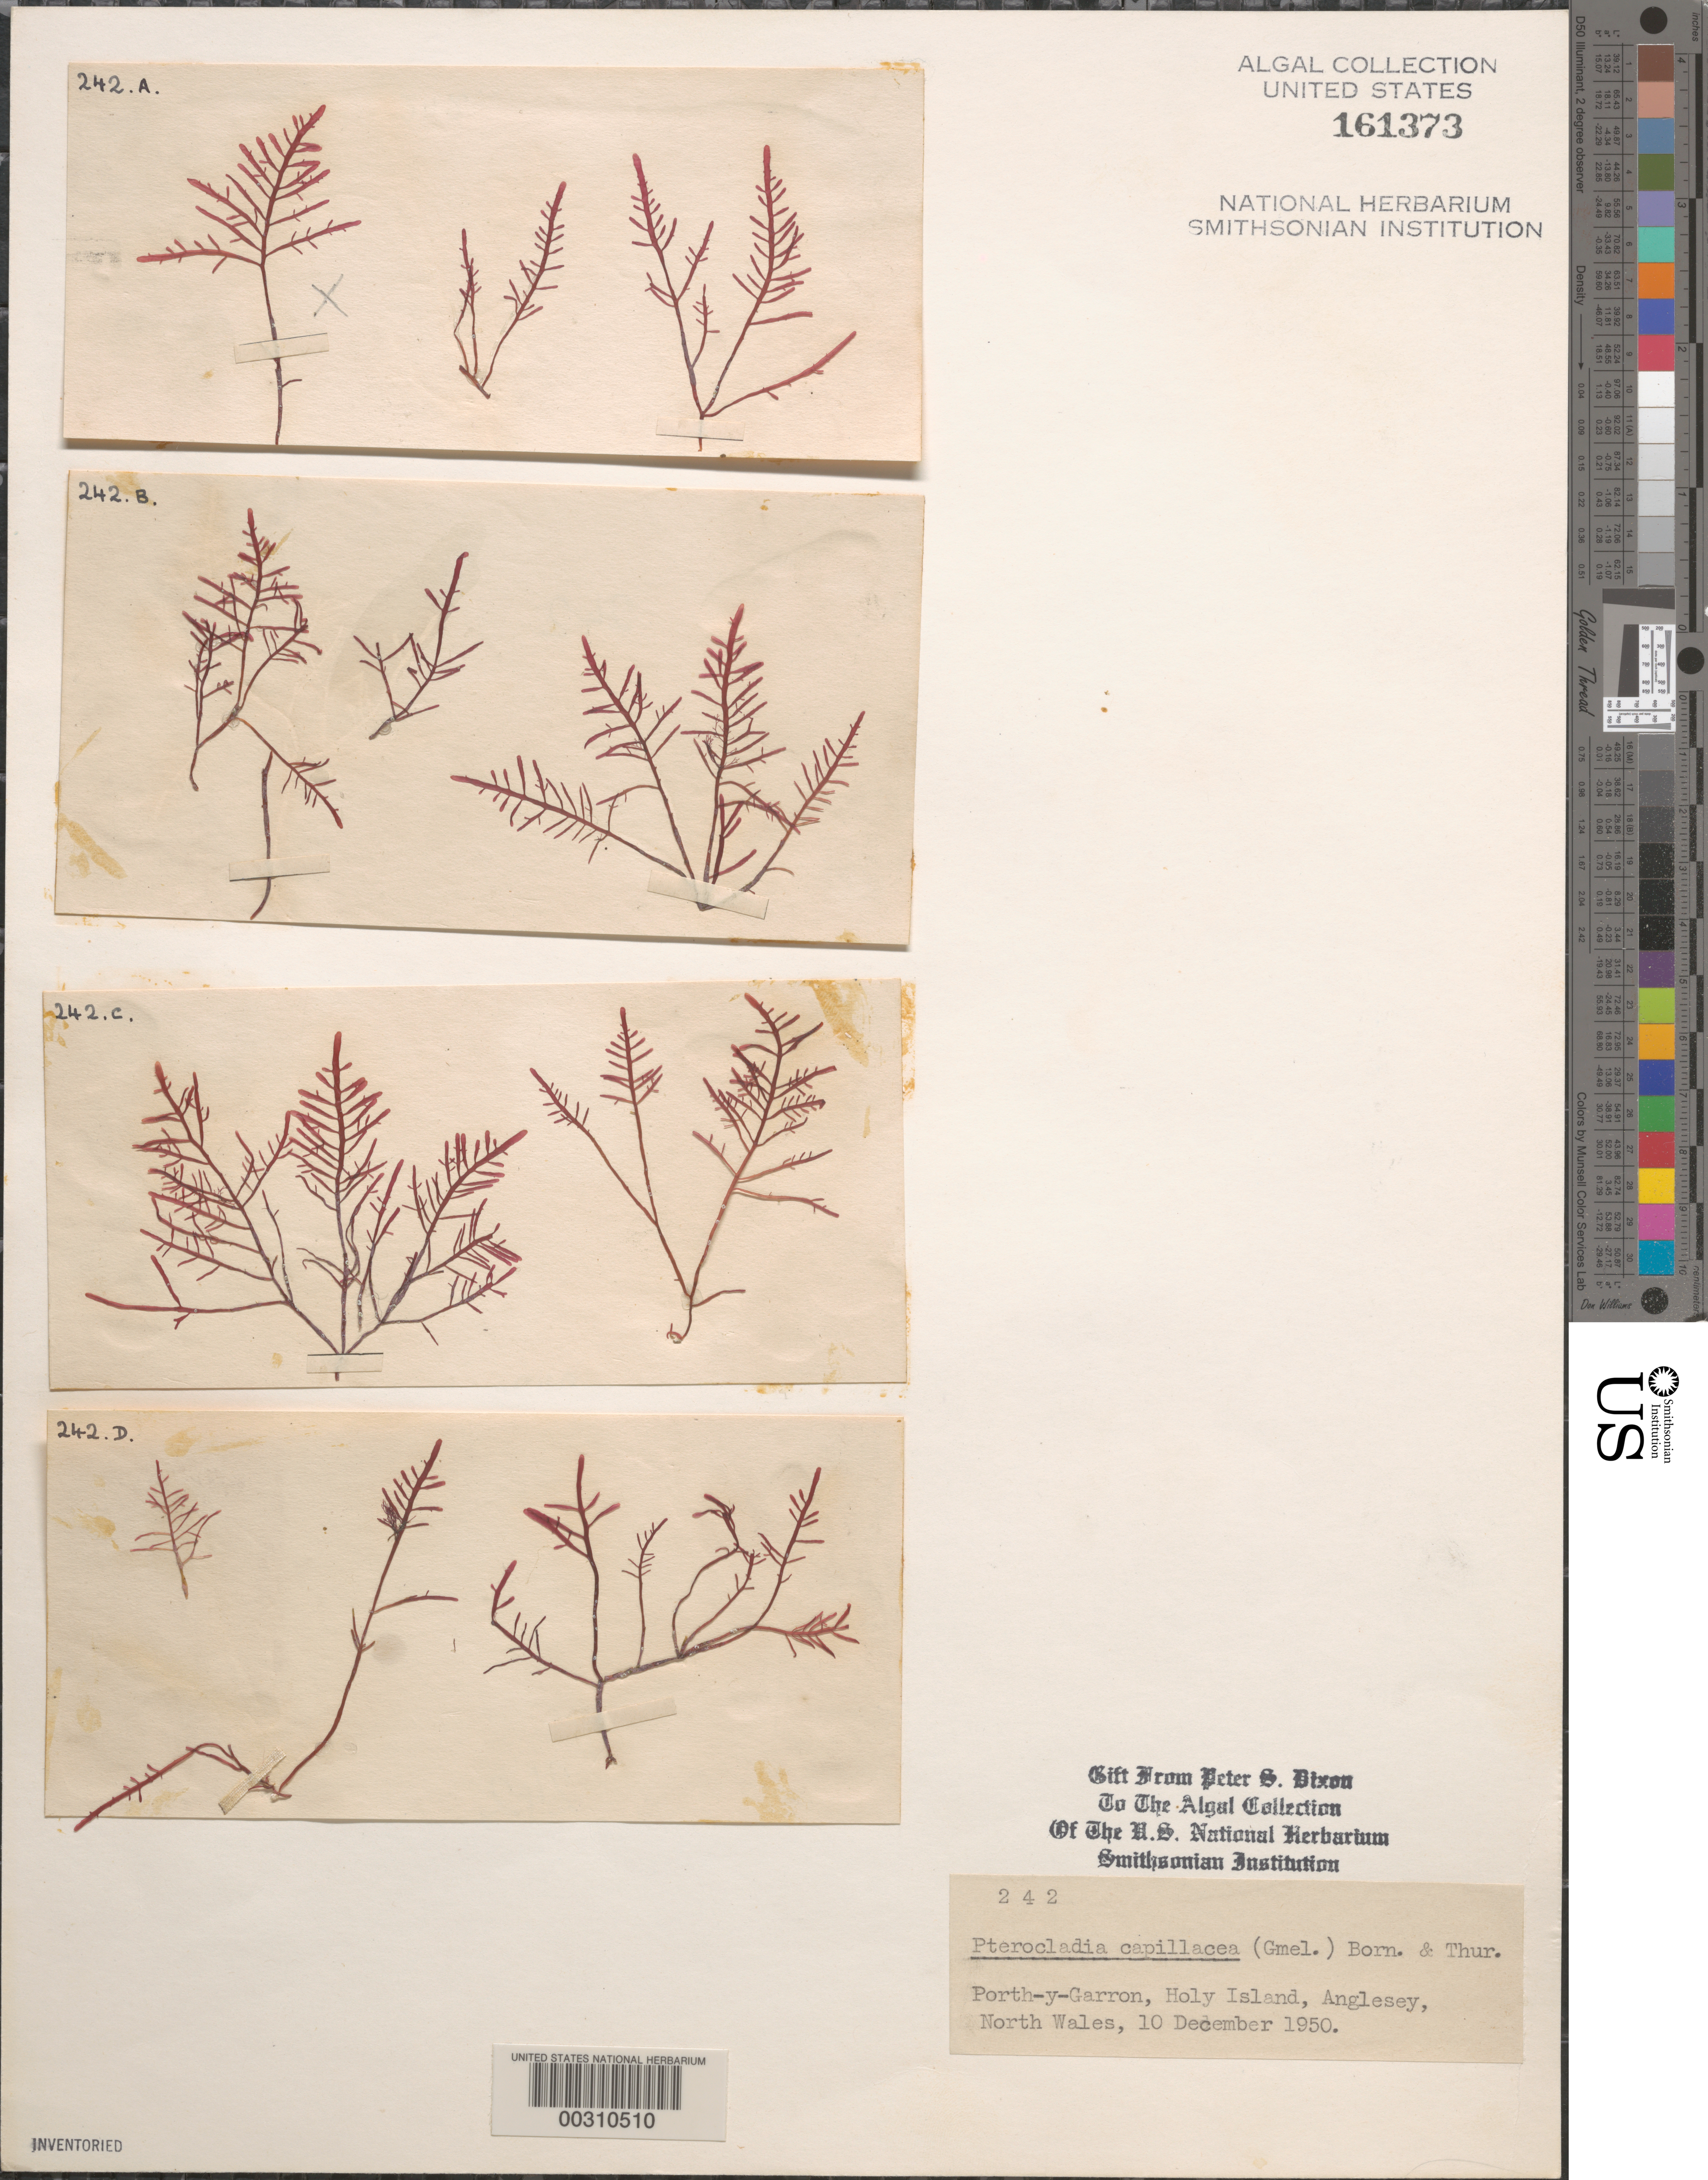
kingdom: Plantae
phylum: Rhodophyta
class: Florideophyceae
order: Gelidiales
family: Pterocladiaceae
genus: Pterocladiella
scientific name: Pterocladiella capillacea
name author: (S.G. Gmel.) Santelices & Hommers.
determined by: Algae name updating Project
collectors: P. S. Dixon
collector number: PSD 242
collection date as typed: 10 Dec 1950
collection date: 1950-12-10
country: United Kingdom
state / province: Wales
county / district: Gwynedd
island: Anglesey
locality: Porth-y-garron, Holy Island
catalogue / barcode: US 161373